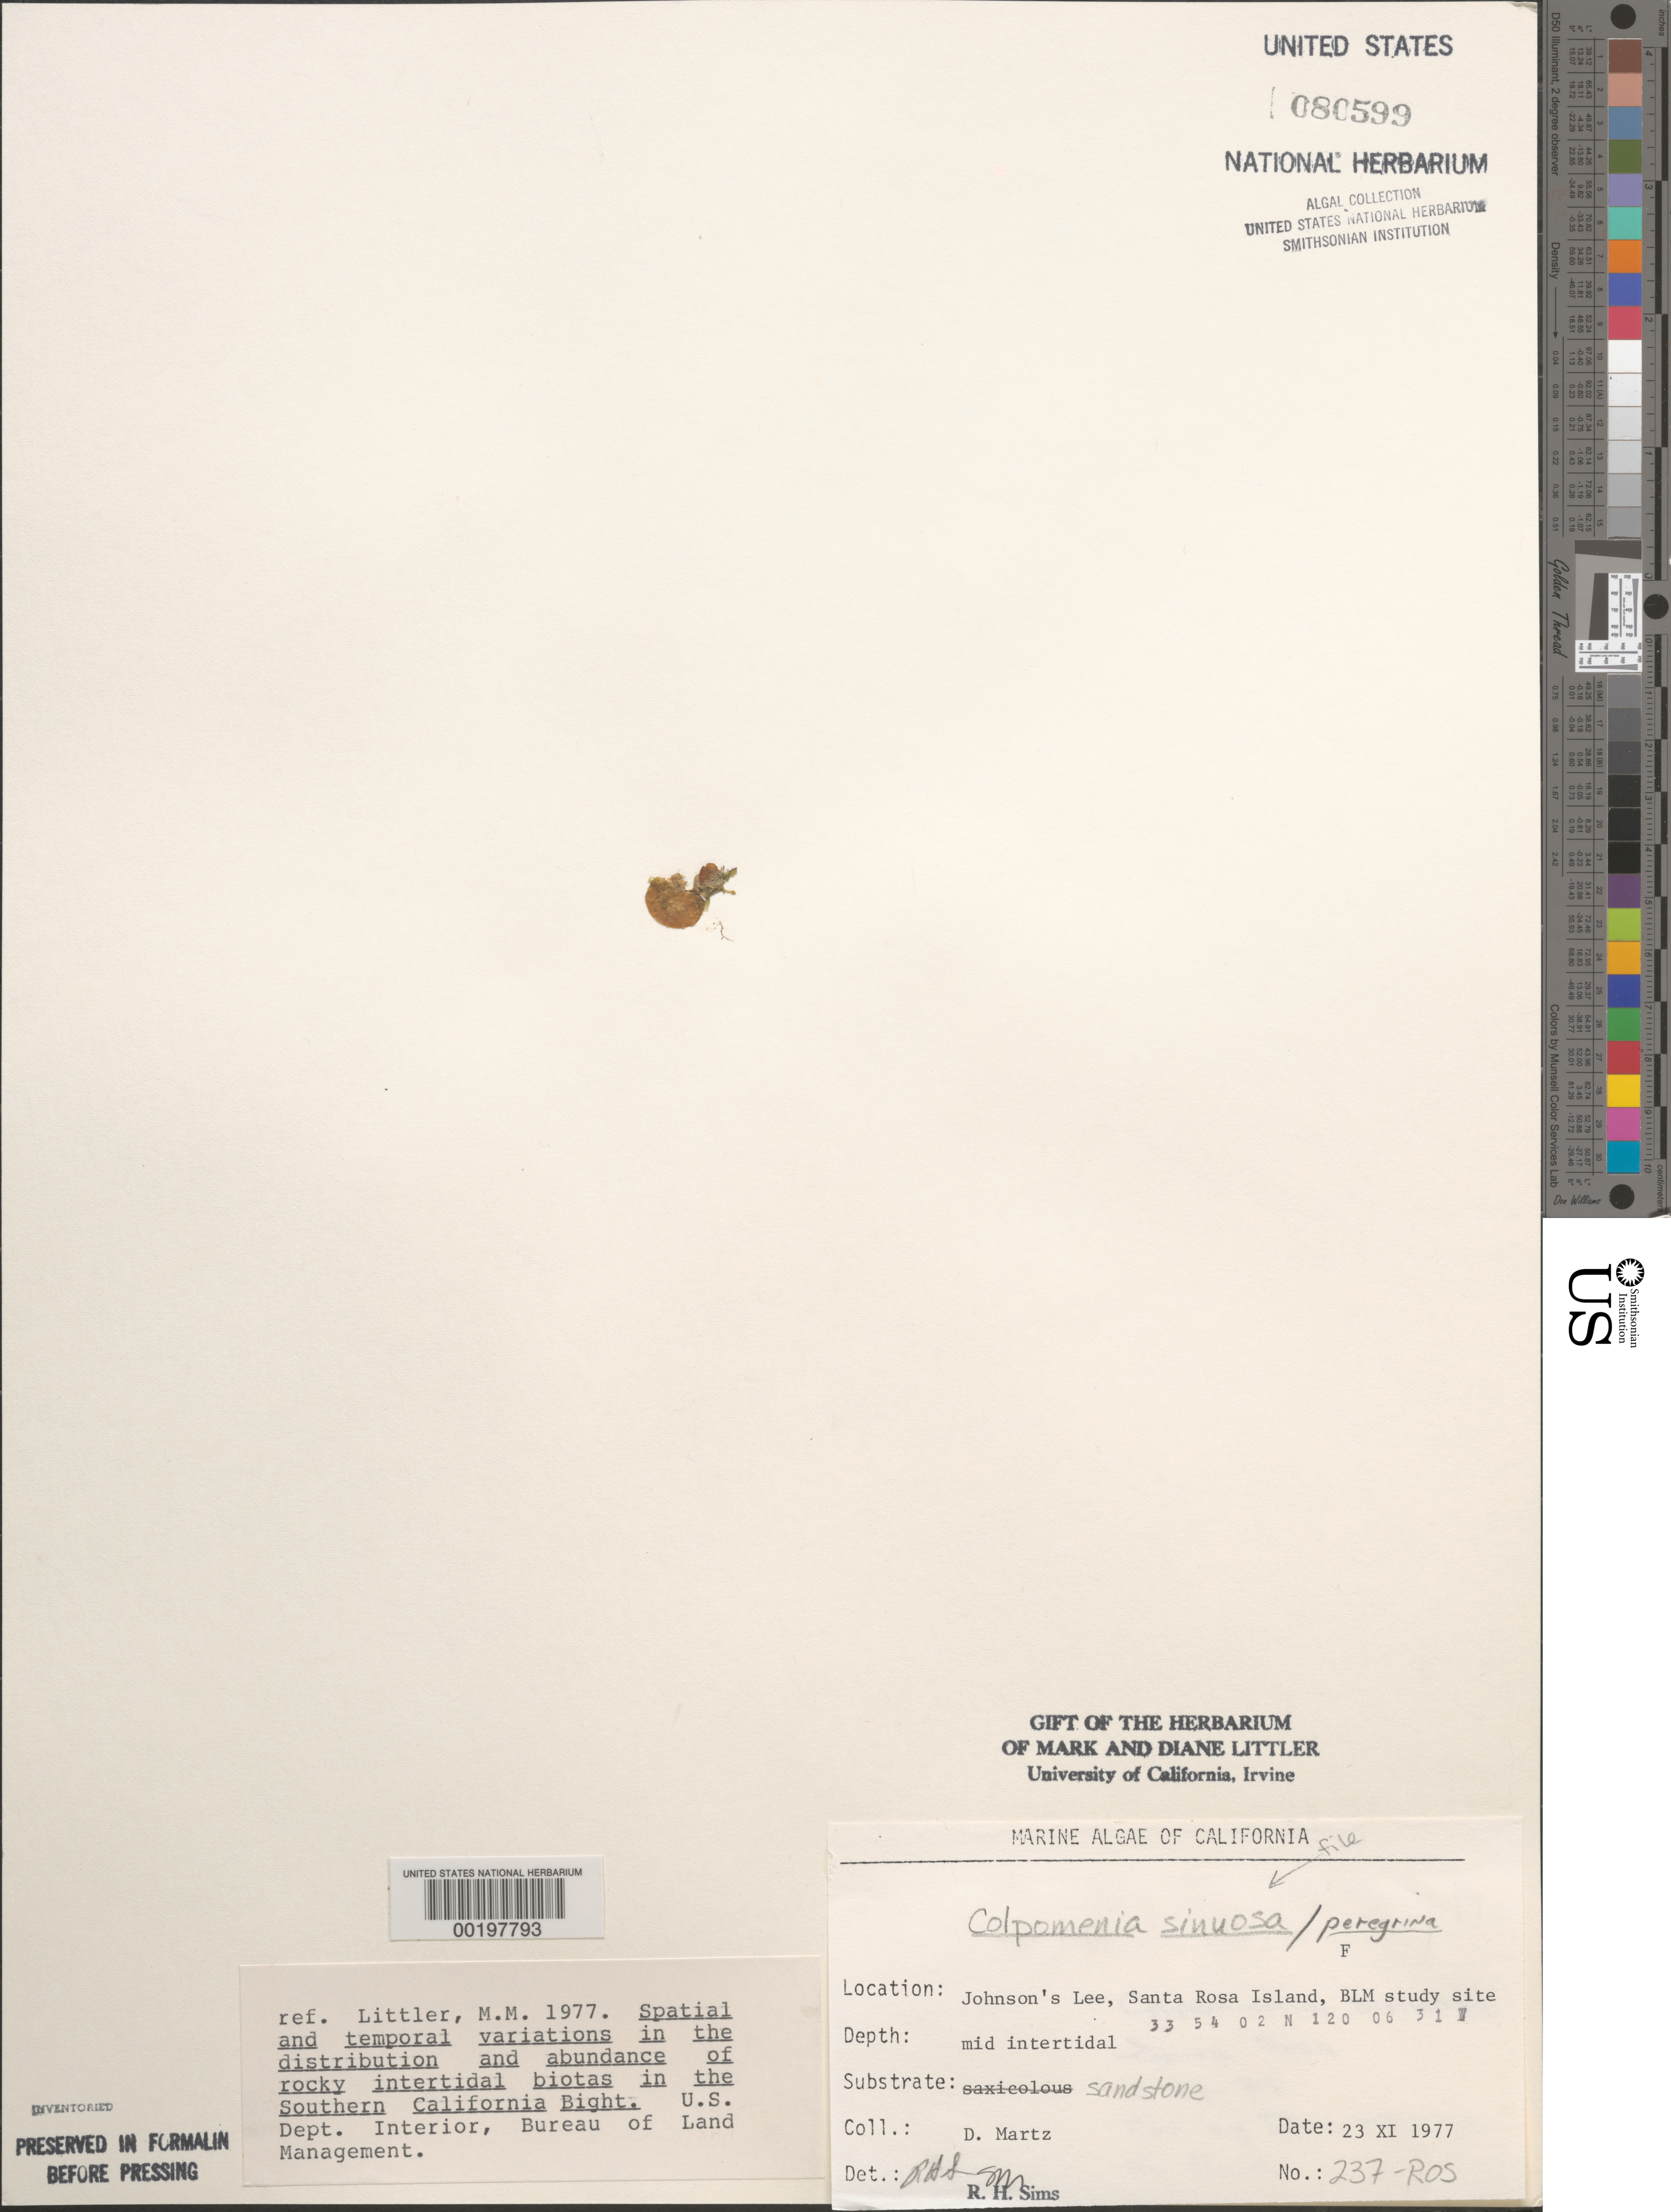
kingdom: Chromista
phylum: Ochrophyta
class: Phaeophyceae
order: Scytosiphonales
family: Scytosiphonaceae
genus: Colpomenia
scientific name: Colpomenia sinuosa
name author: (K. Mert. ex Roth) Derbes & Solier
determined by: Sims, Robert H.; Murray, S. N.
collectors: D. Martz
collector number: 237-ros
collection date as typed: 23 Nov 1977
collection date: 1977-11-23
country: United States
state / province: California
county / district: Santa Barbara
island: Santa Rosa Island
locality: Johnson's Lee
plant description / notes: BLM-SOCALBIGHT Rocky Intertidal Survey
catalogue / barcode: US 80599